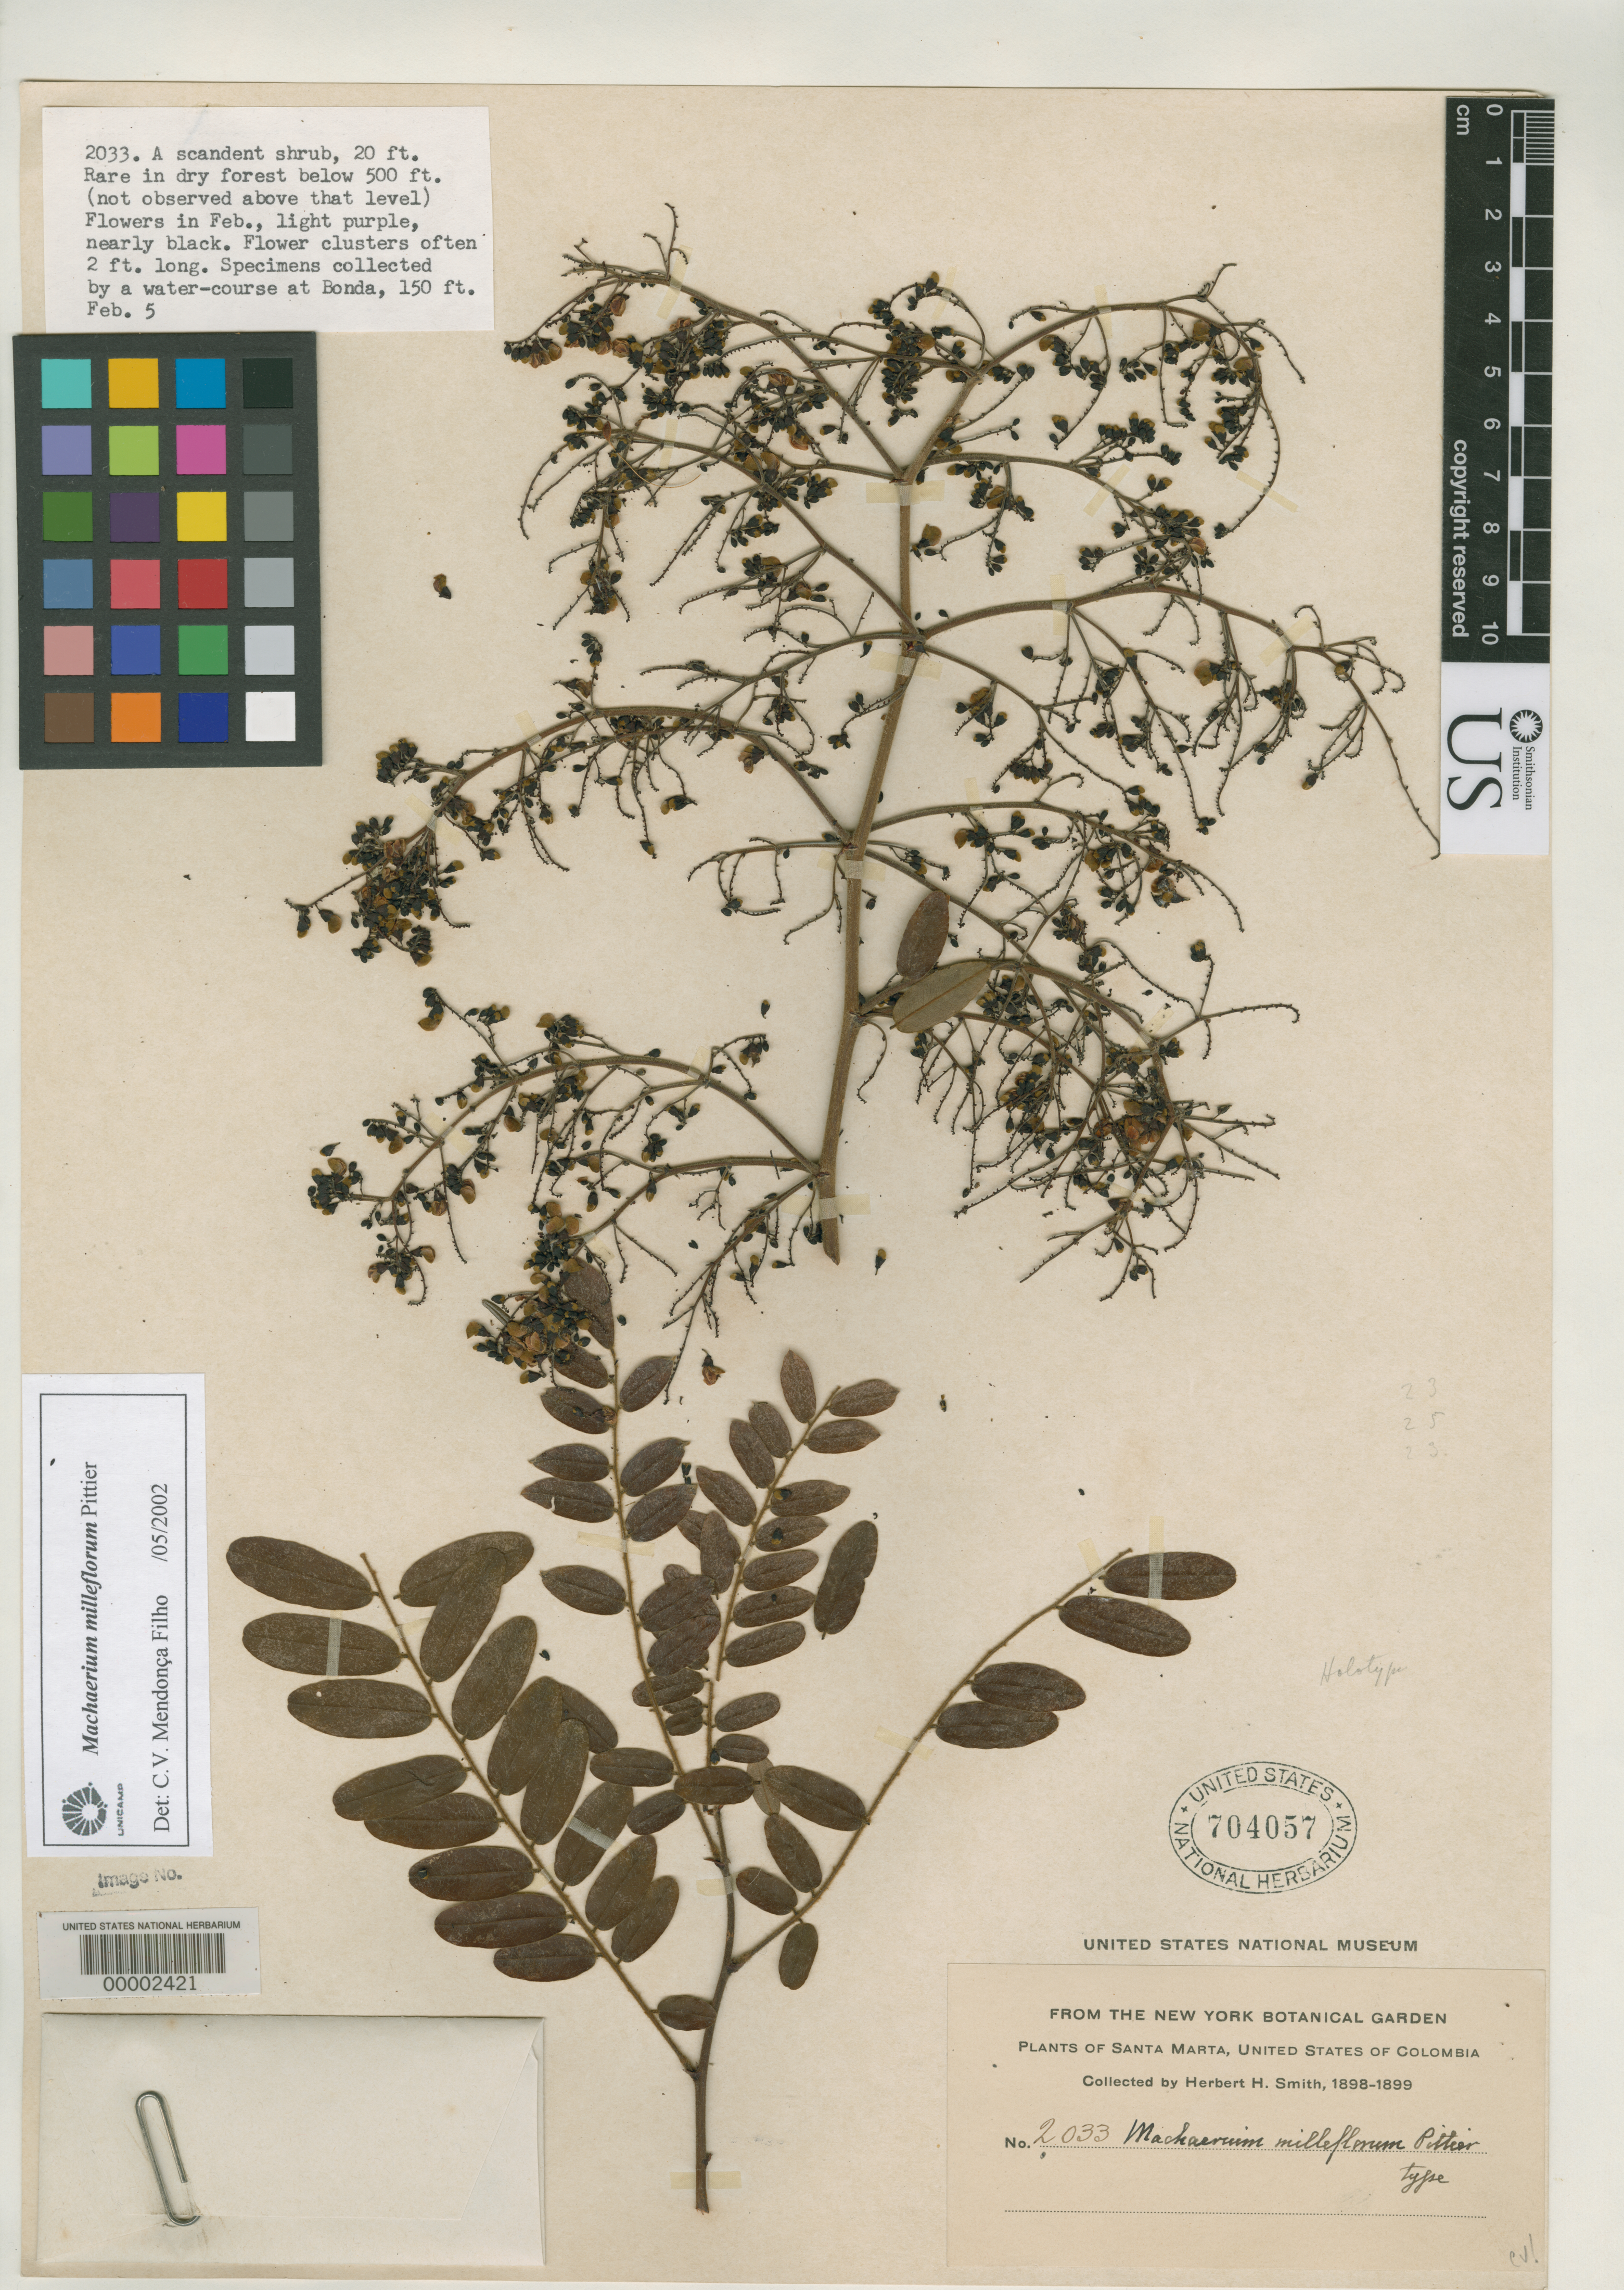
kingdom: Plantae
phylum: Tracheophyta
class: Magnoliopsida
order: Fabales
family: Fabaceae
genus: Machaerium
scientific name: Machaerium milleflorum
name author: Pittier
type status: Holotype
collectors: Herbert H. Smith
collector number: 2033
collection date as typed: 1898 to -- --- 1899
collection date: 1898/1899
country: Colombia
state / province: Magdalena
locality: Santa Marta.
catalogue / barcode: US 704057